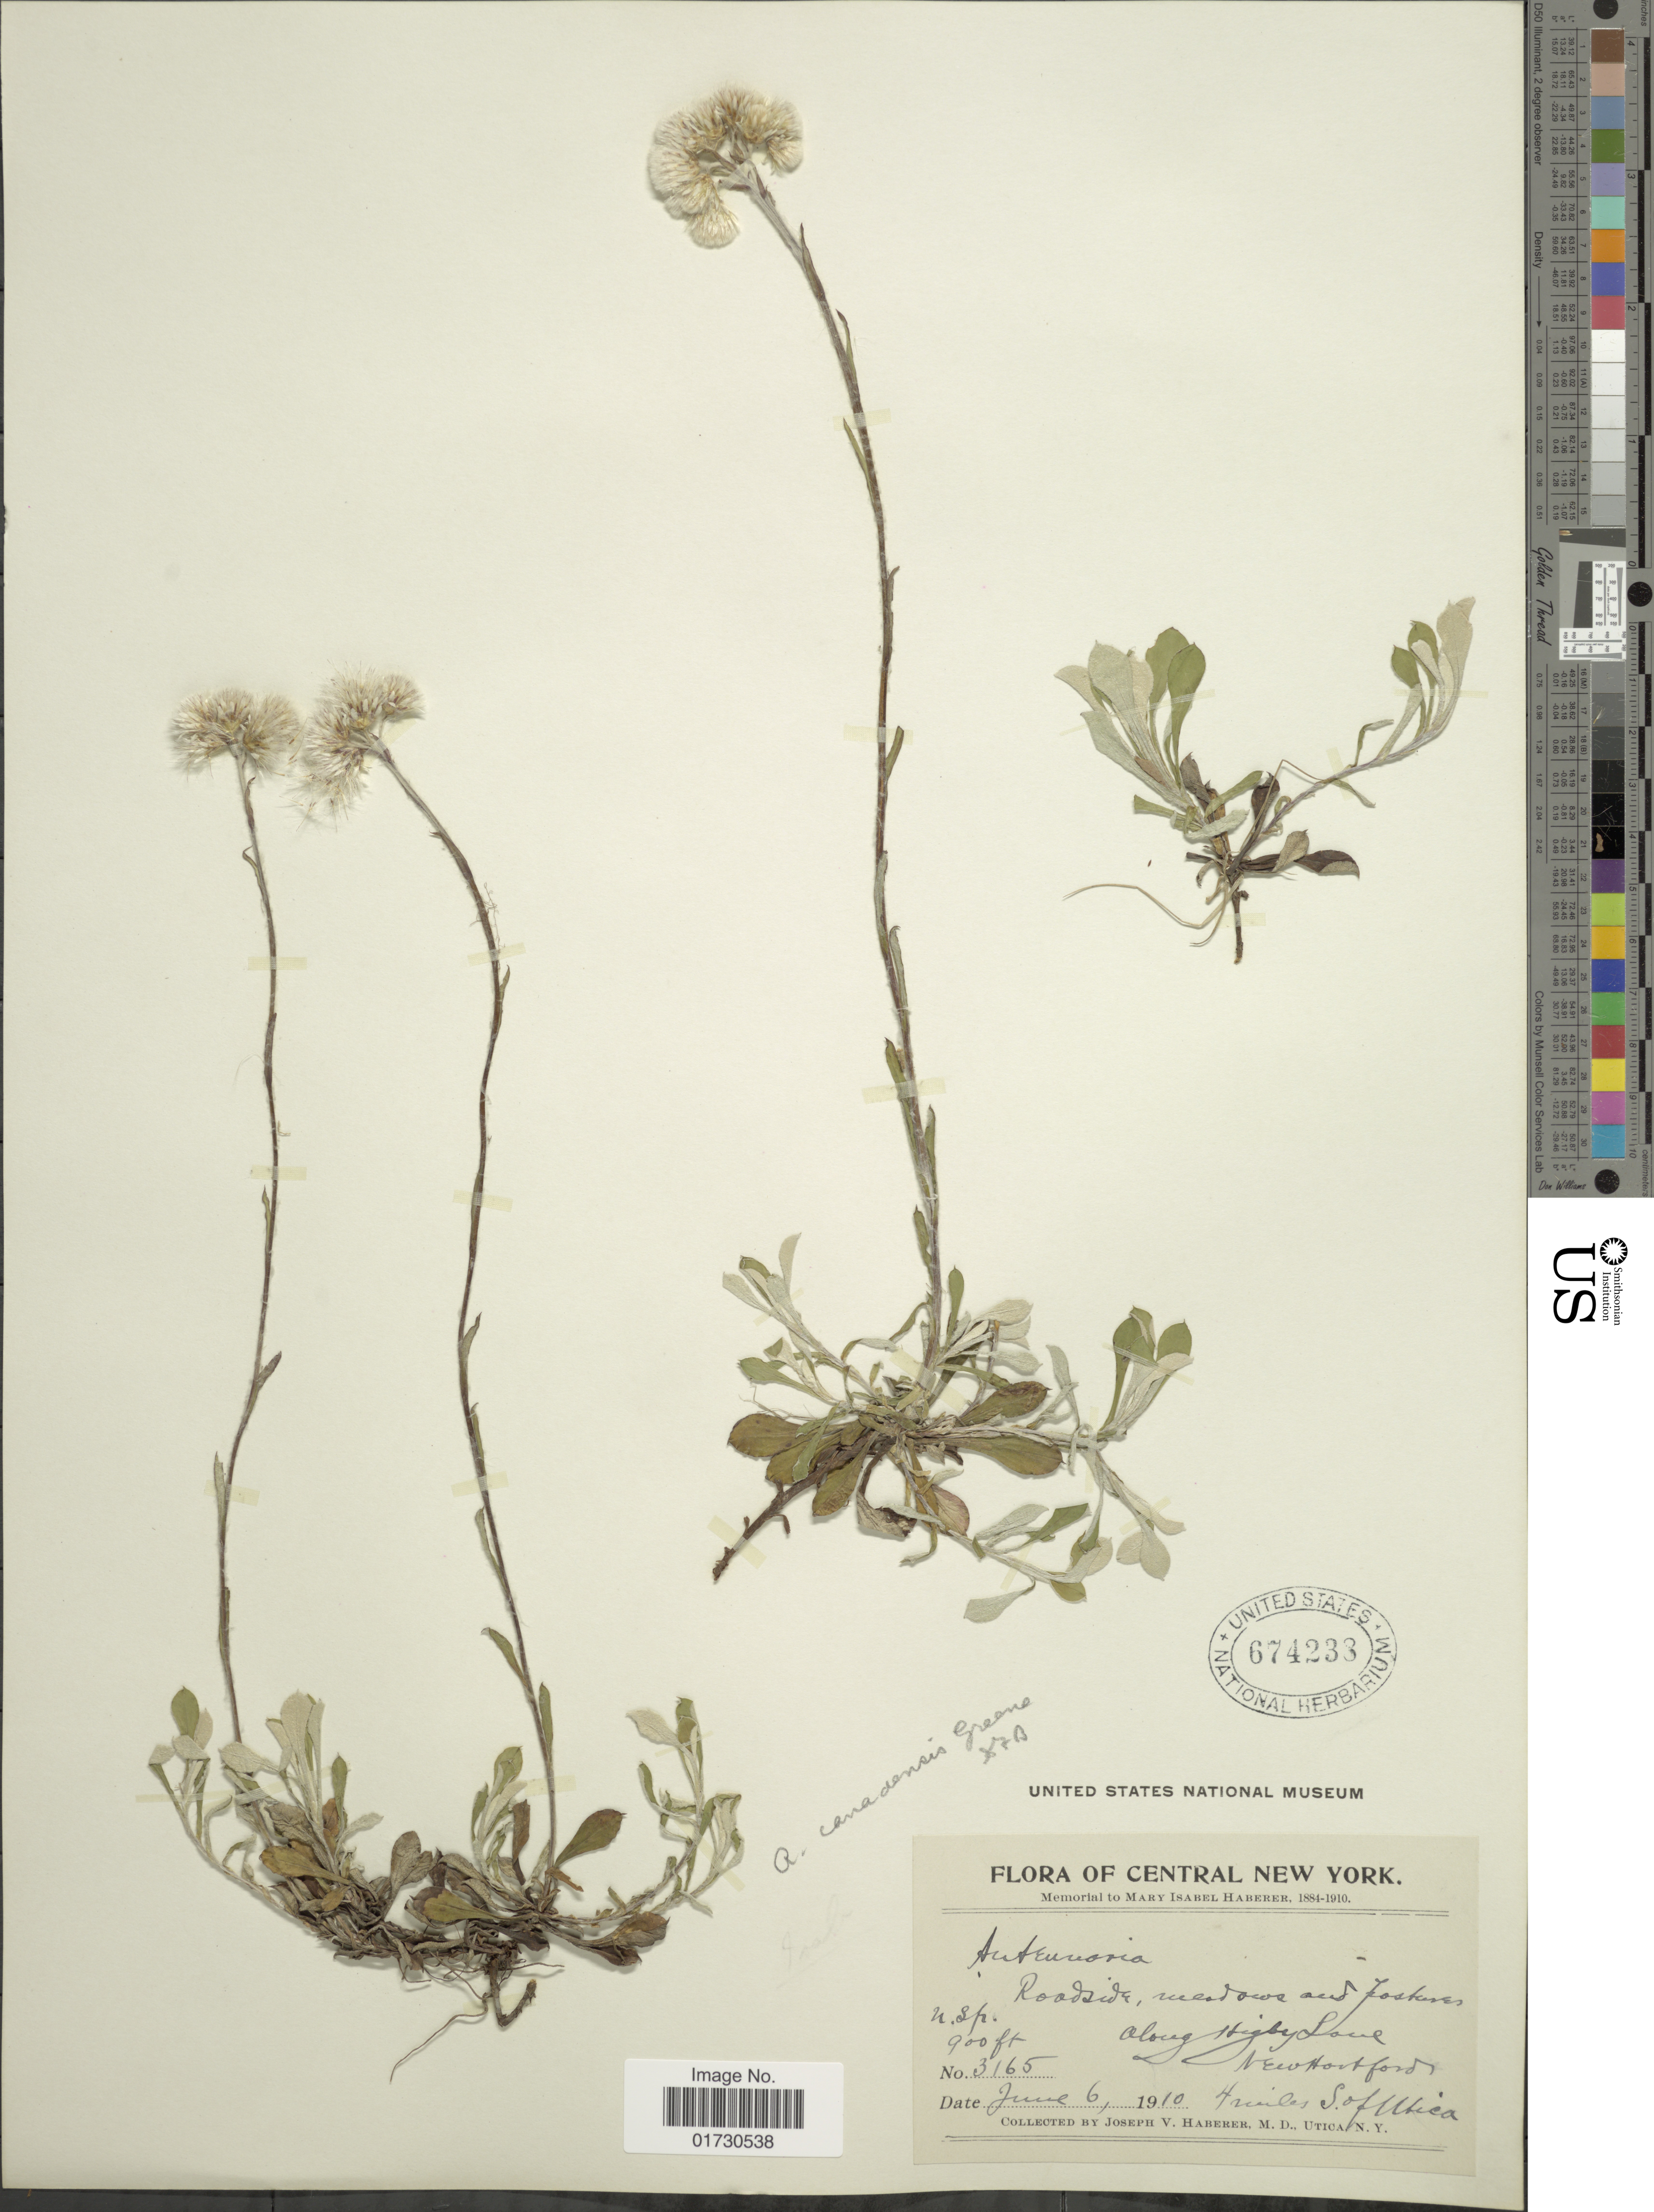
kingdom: Plantae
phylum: Tracheophyta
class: Magnoliopsida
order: Asterales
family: Asteraceae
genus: Antennaria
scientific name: Antennaria canadensis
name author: Greene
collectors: J. V. Haberer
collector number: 3165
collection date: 1910-06-06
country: United States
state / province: New York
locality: Central New York, Roadside, along High Love, New York Ford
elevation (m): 274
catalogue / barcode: US 674233